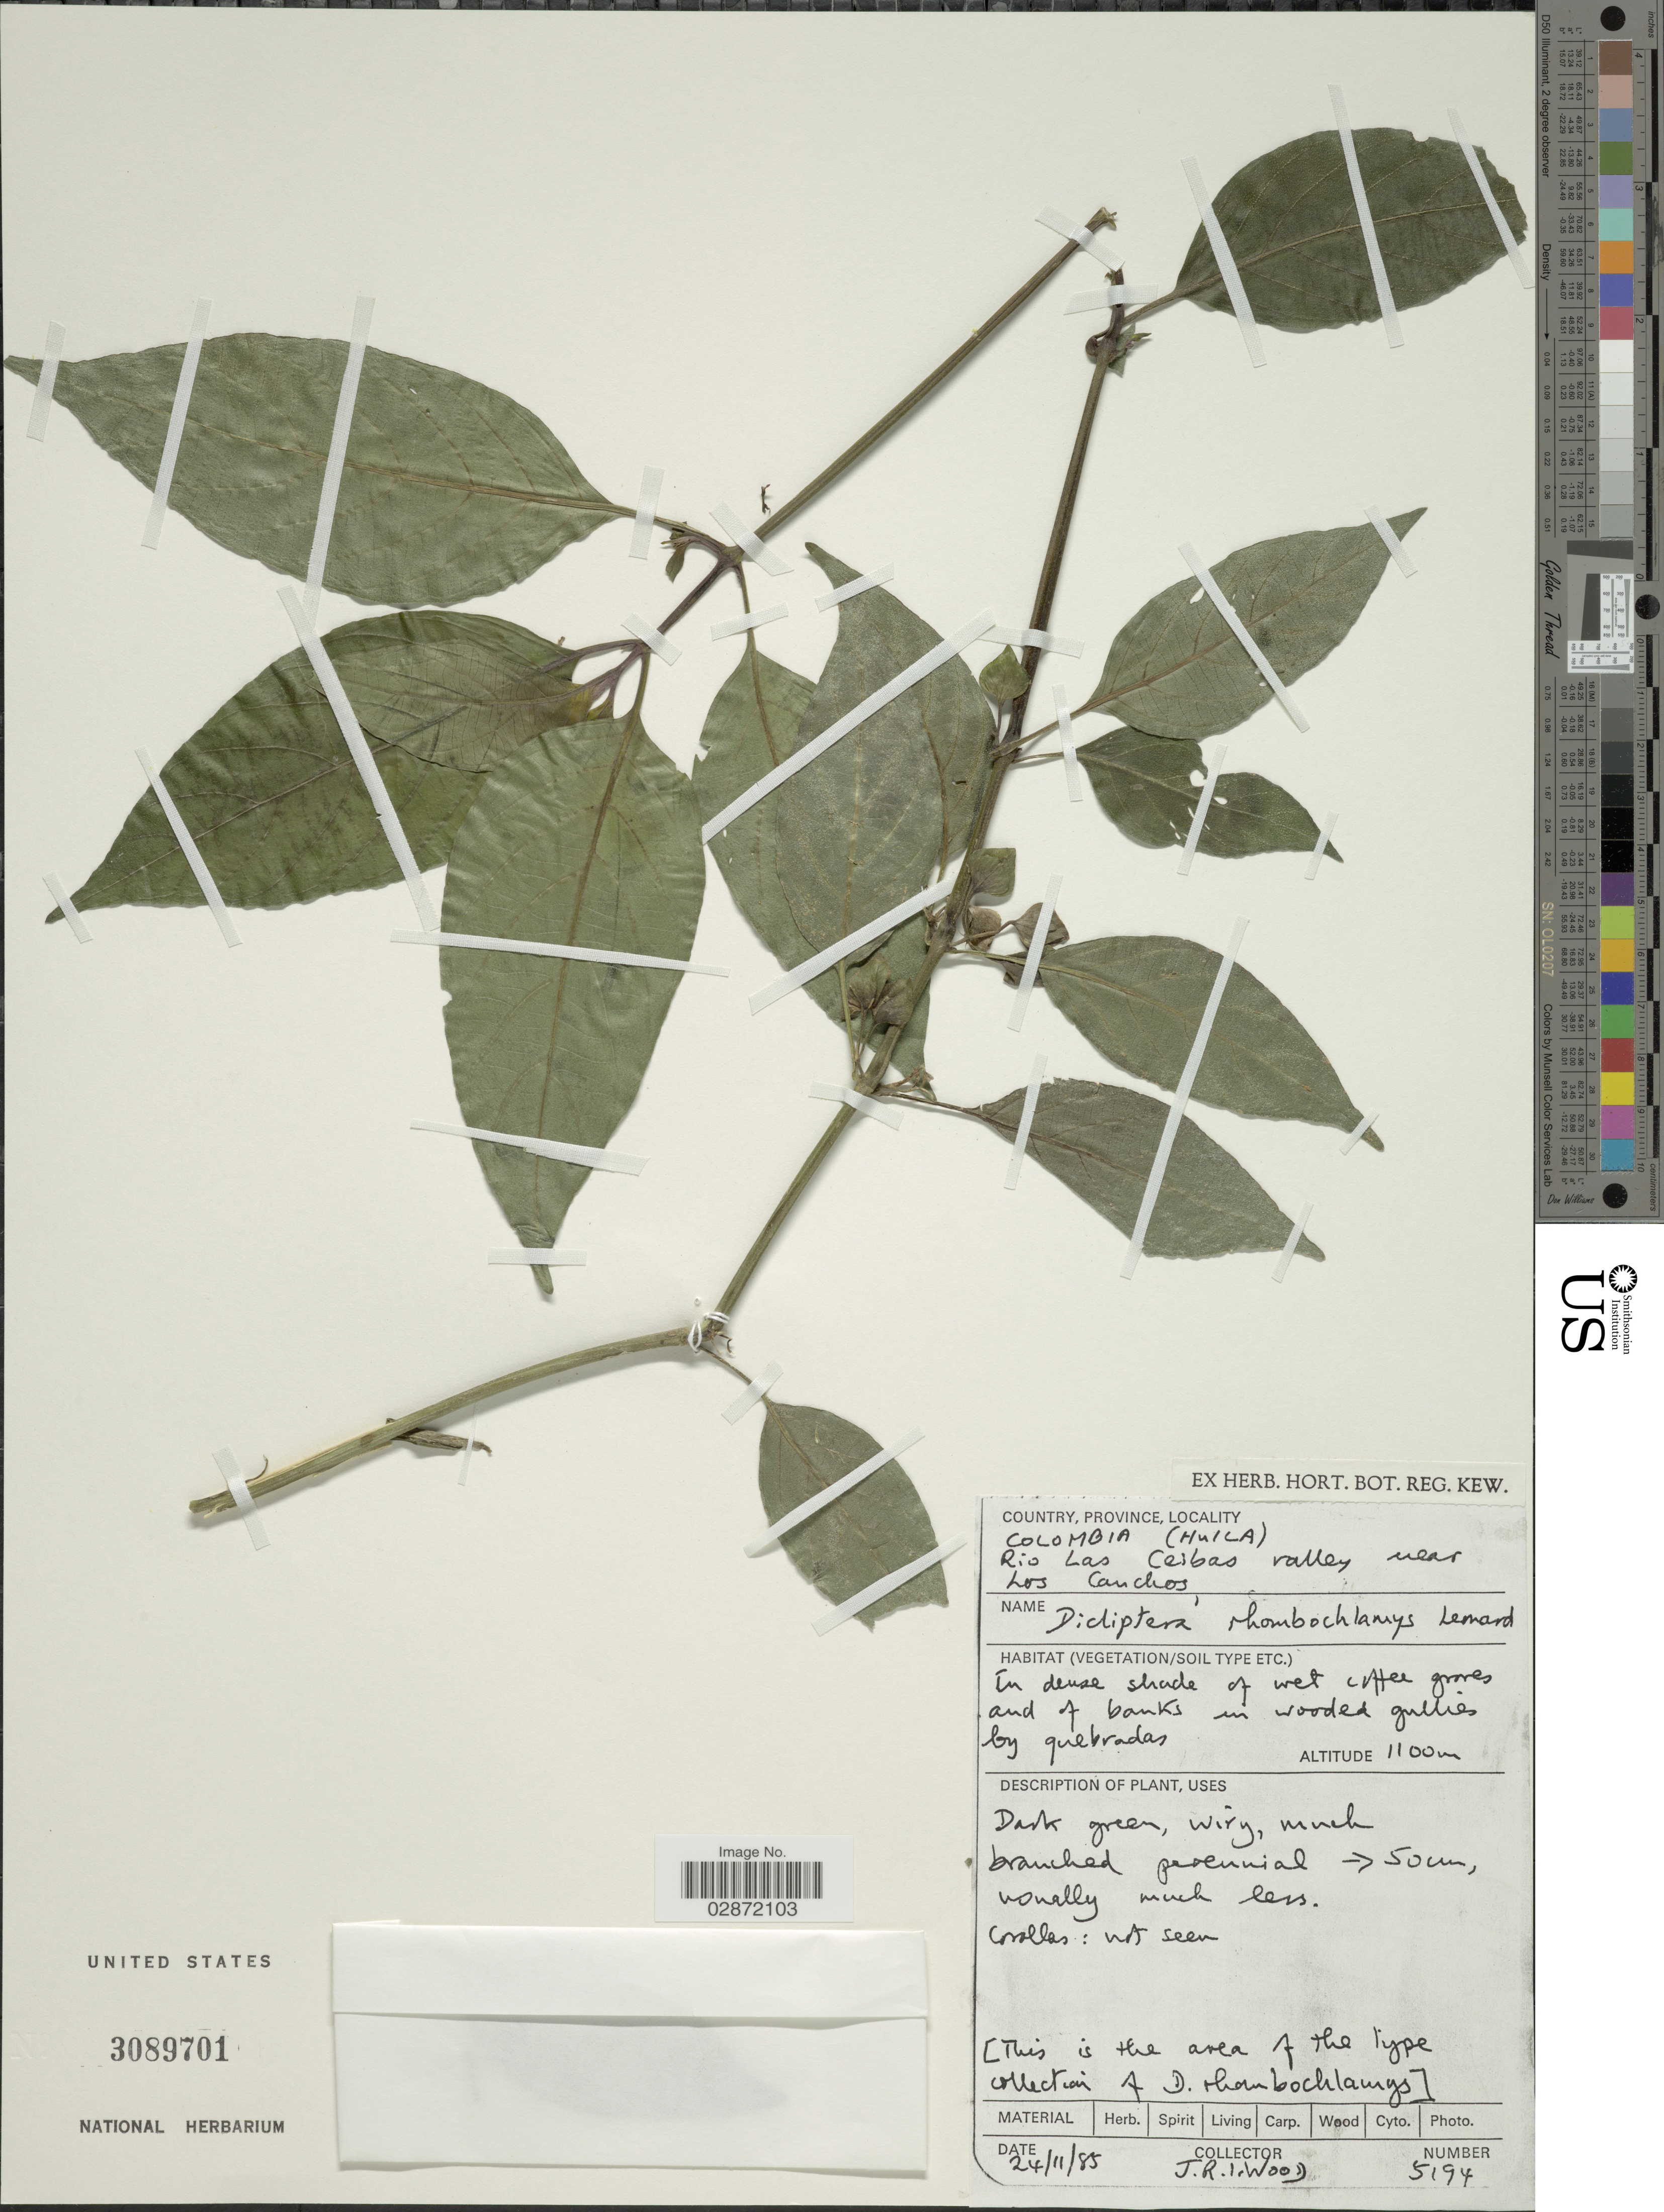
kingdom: Plantae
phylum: Tracheophyta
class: Magnoliopsida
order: Lamiales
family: Acanthaceae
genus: Dicliptera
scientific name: Dicliptera rhombochlamys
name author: Leonard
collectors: J. R. I. Wood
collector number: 5194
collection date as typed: Transcribed d/m/y: 24/11/85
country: Colombia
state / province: Huila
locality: Rio Las Ceibas valley near Los Canchos.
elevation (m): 1100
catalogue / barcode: US 3089701